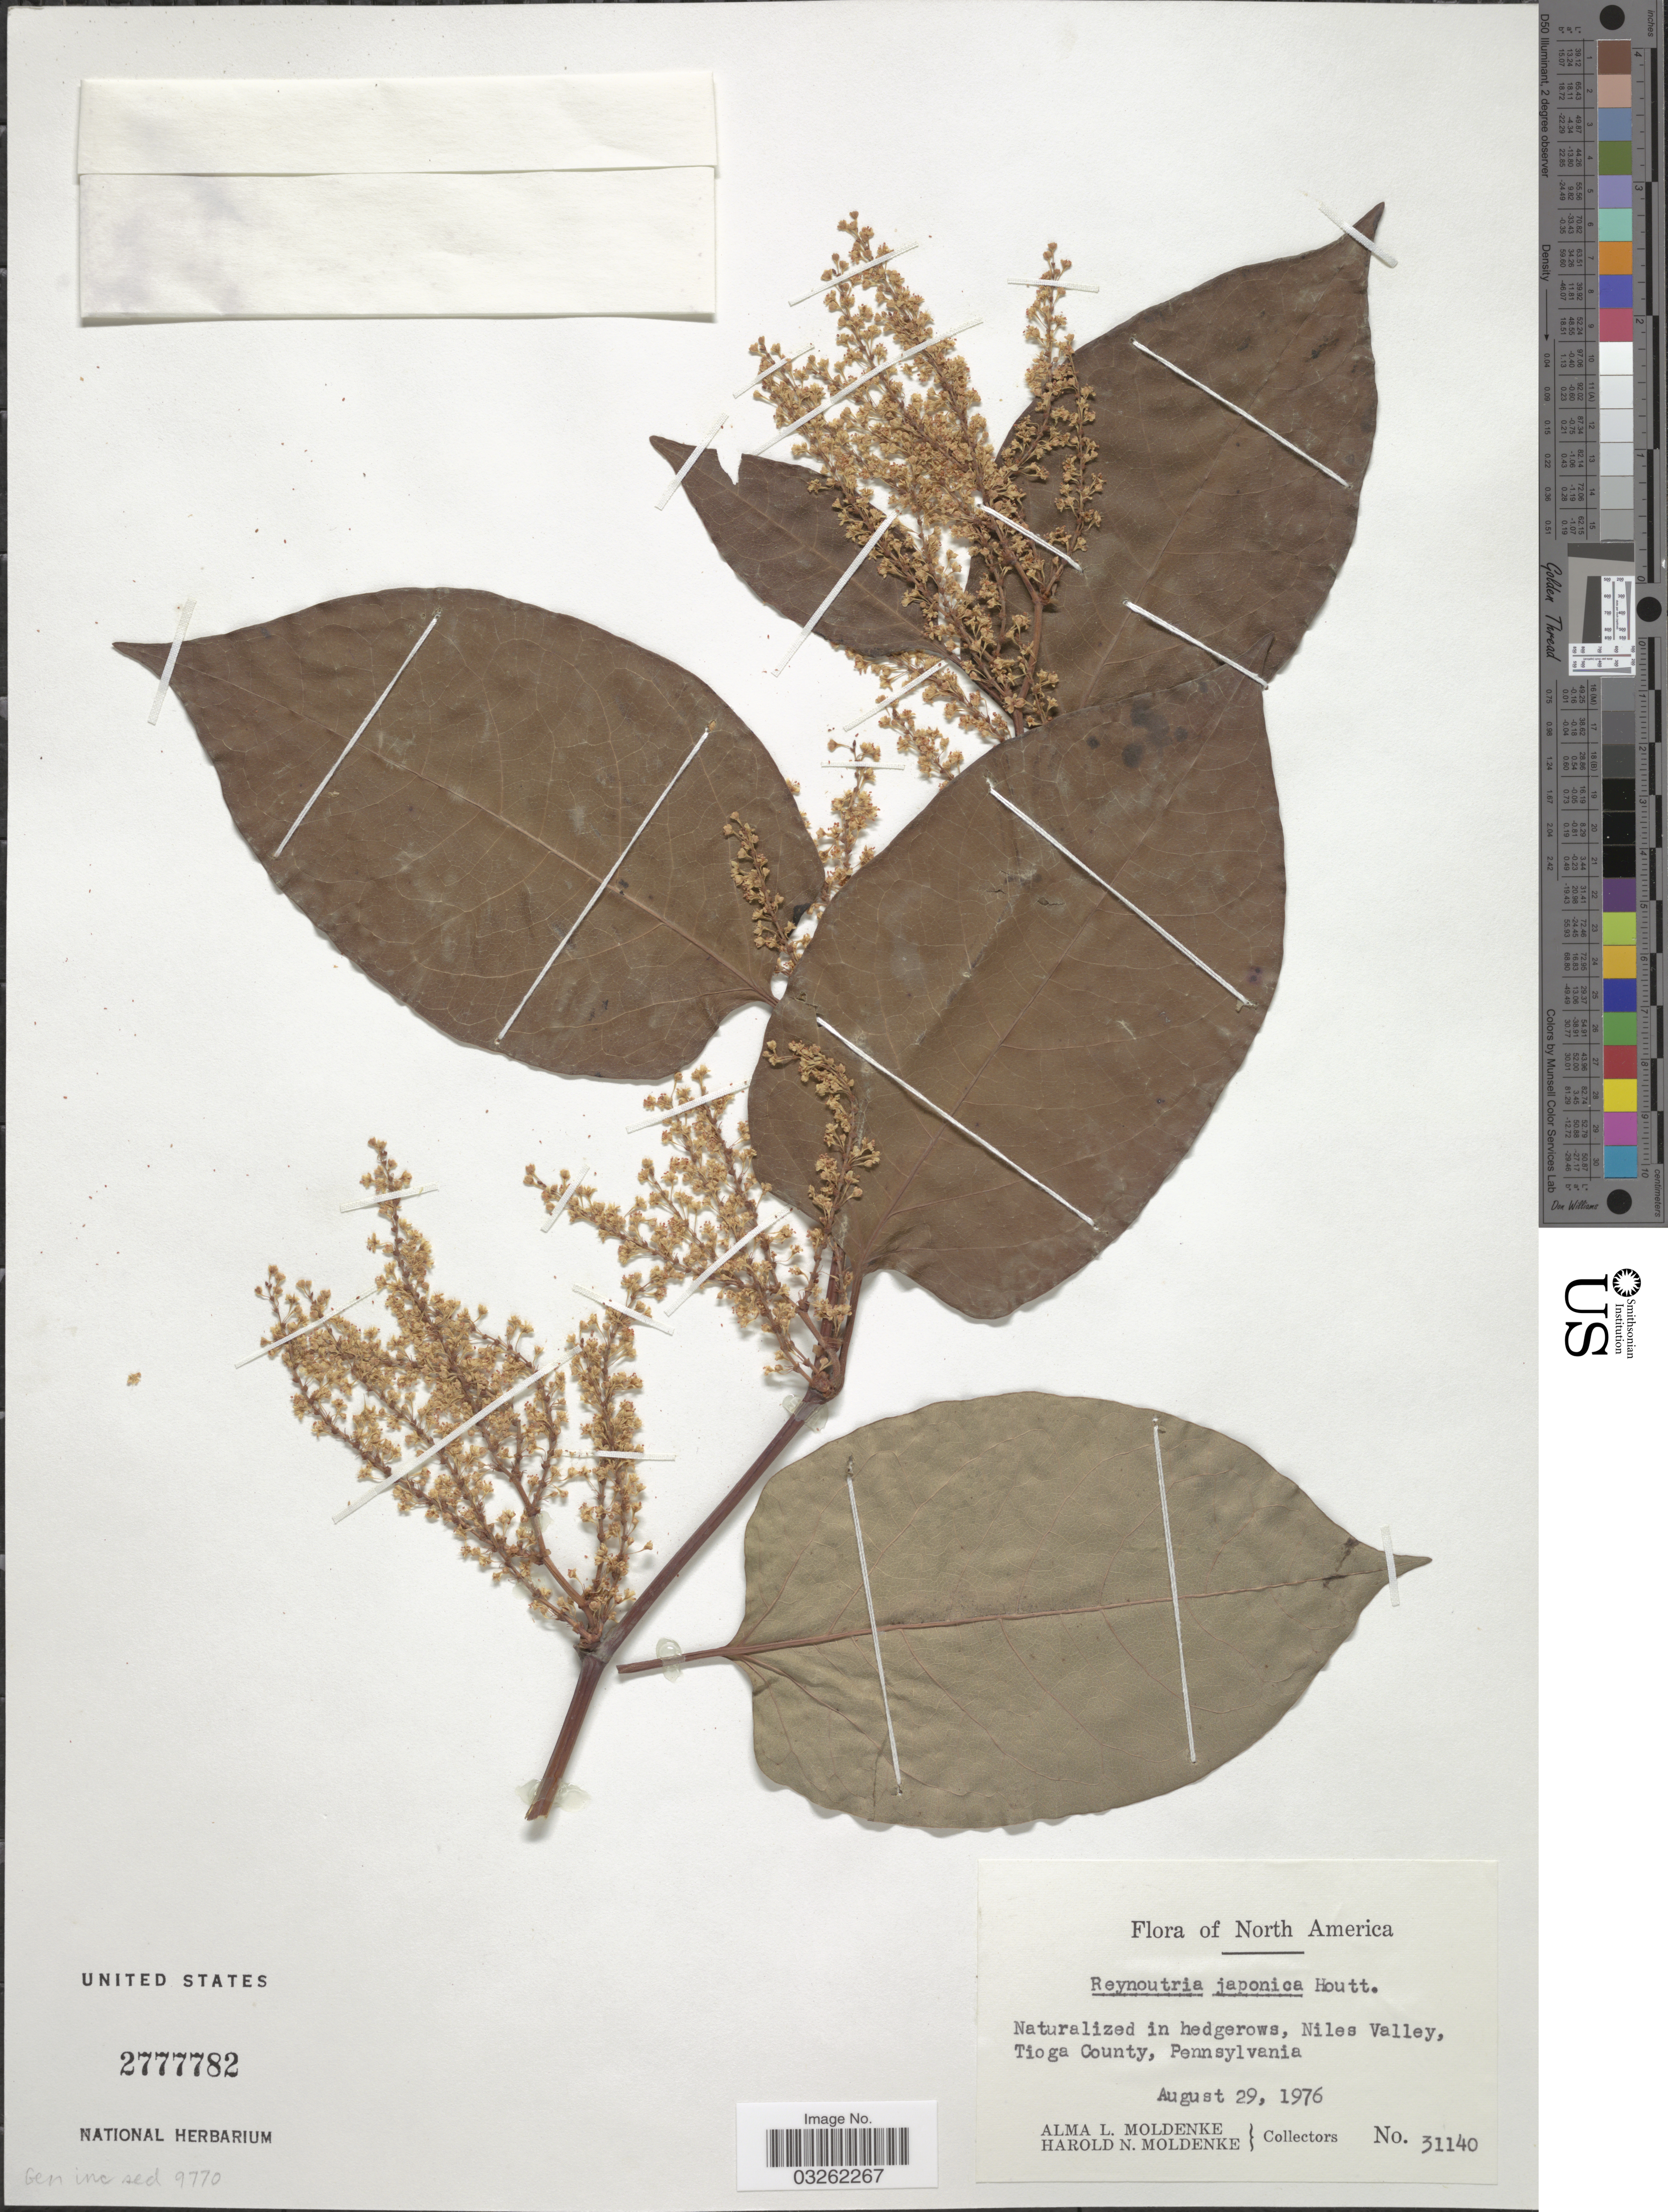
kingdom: Plantae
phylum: Tracheophyta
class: Magnoliopsida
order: Caryophyllales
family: Polygonaceae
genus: Reynoutria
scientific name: Reynoutria japonica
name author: Houtt.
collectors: A. L. Moldenke & H. N. Moldenke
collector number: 31140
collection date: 1976-08-29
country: United States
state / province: Pennsylvania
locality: Naturalized in hedgerows, Niles Valley, Tioga County.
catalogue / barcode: US 2777782